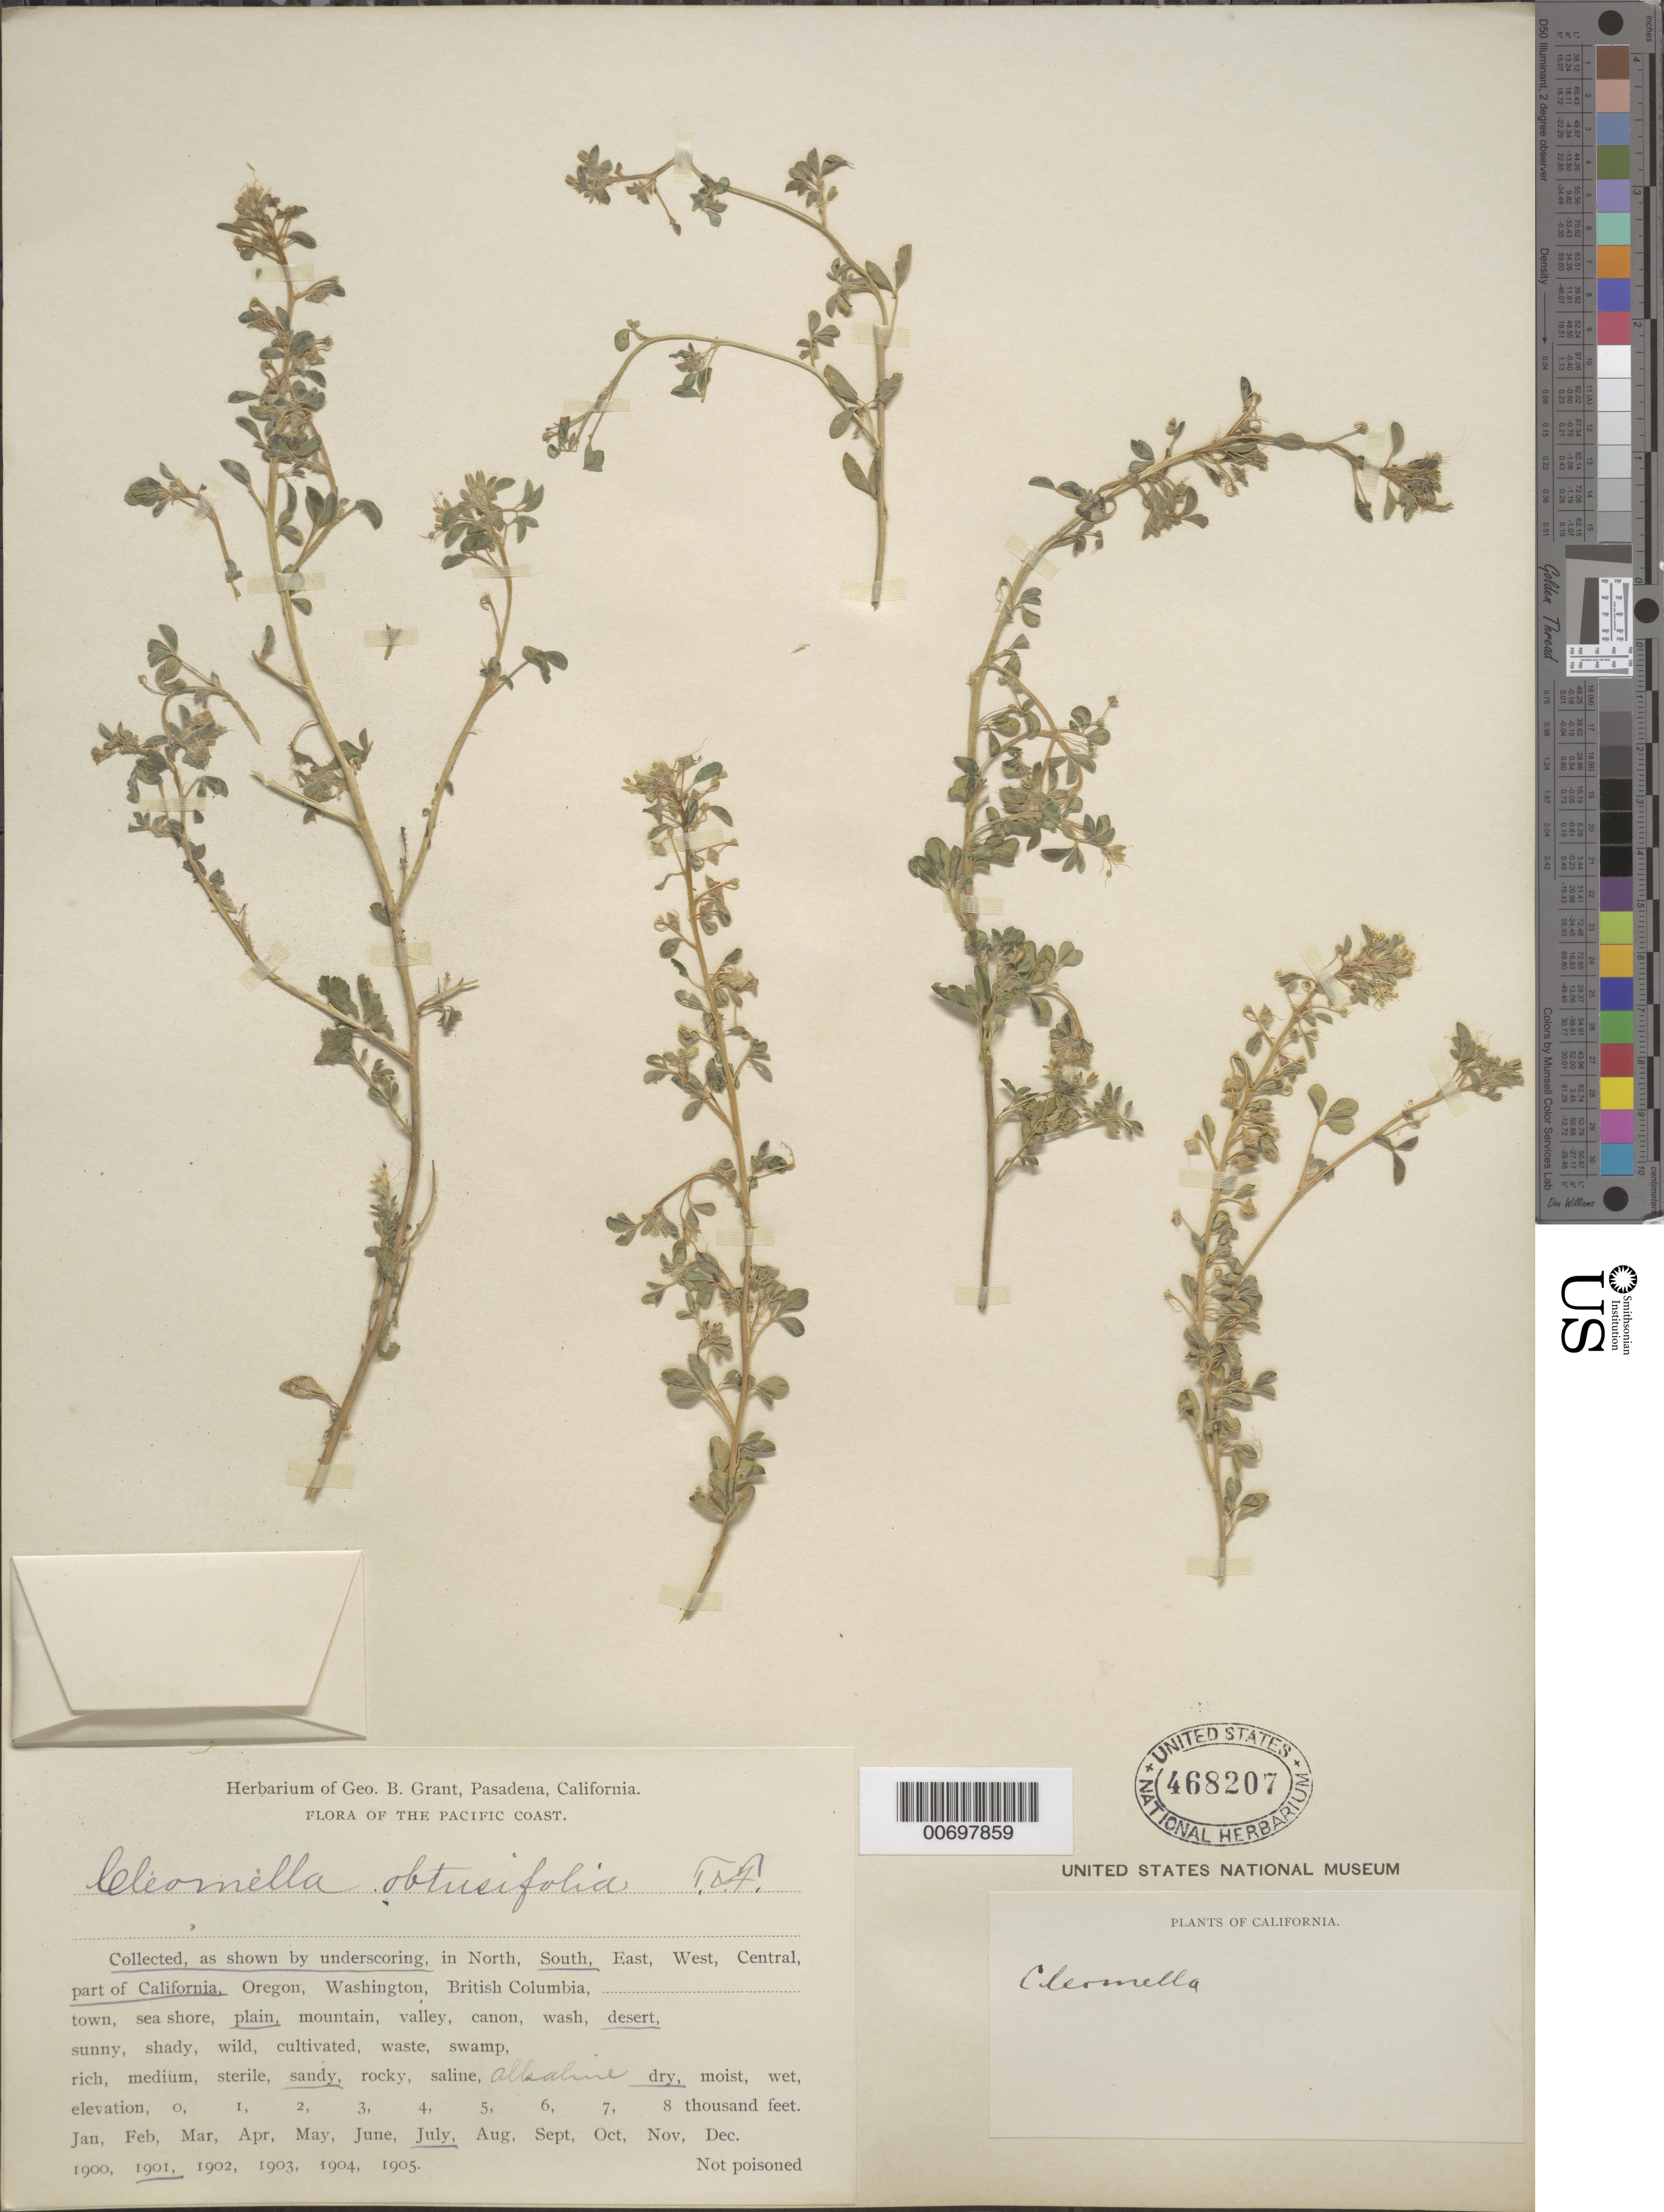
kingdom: Plantae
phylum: Tracheophyta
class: Magnoliopsida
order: Brassicales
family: Cleomaceae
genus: Cleomella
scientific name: Cleomella obtusifolia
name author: Torr. & Frém.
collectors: G. Grant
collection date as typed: Jul 1901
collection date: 1901-07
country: United States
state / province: California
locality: South, plain, desert.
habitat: Sandy, alkaline, dry.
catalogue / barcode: US 468207